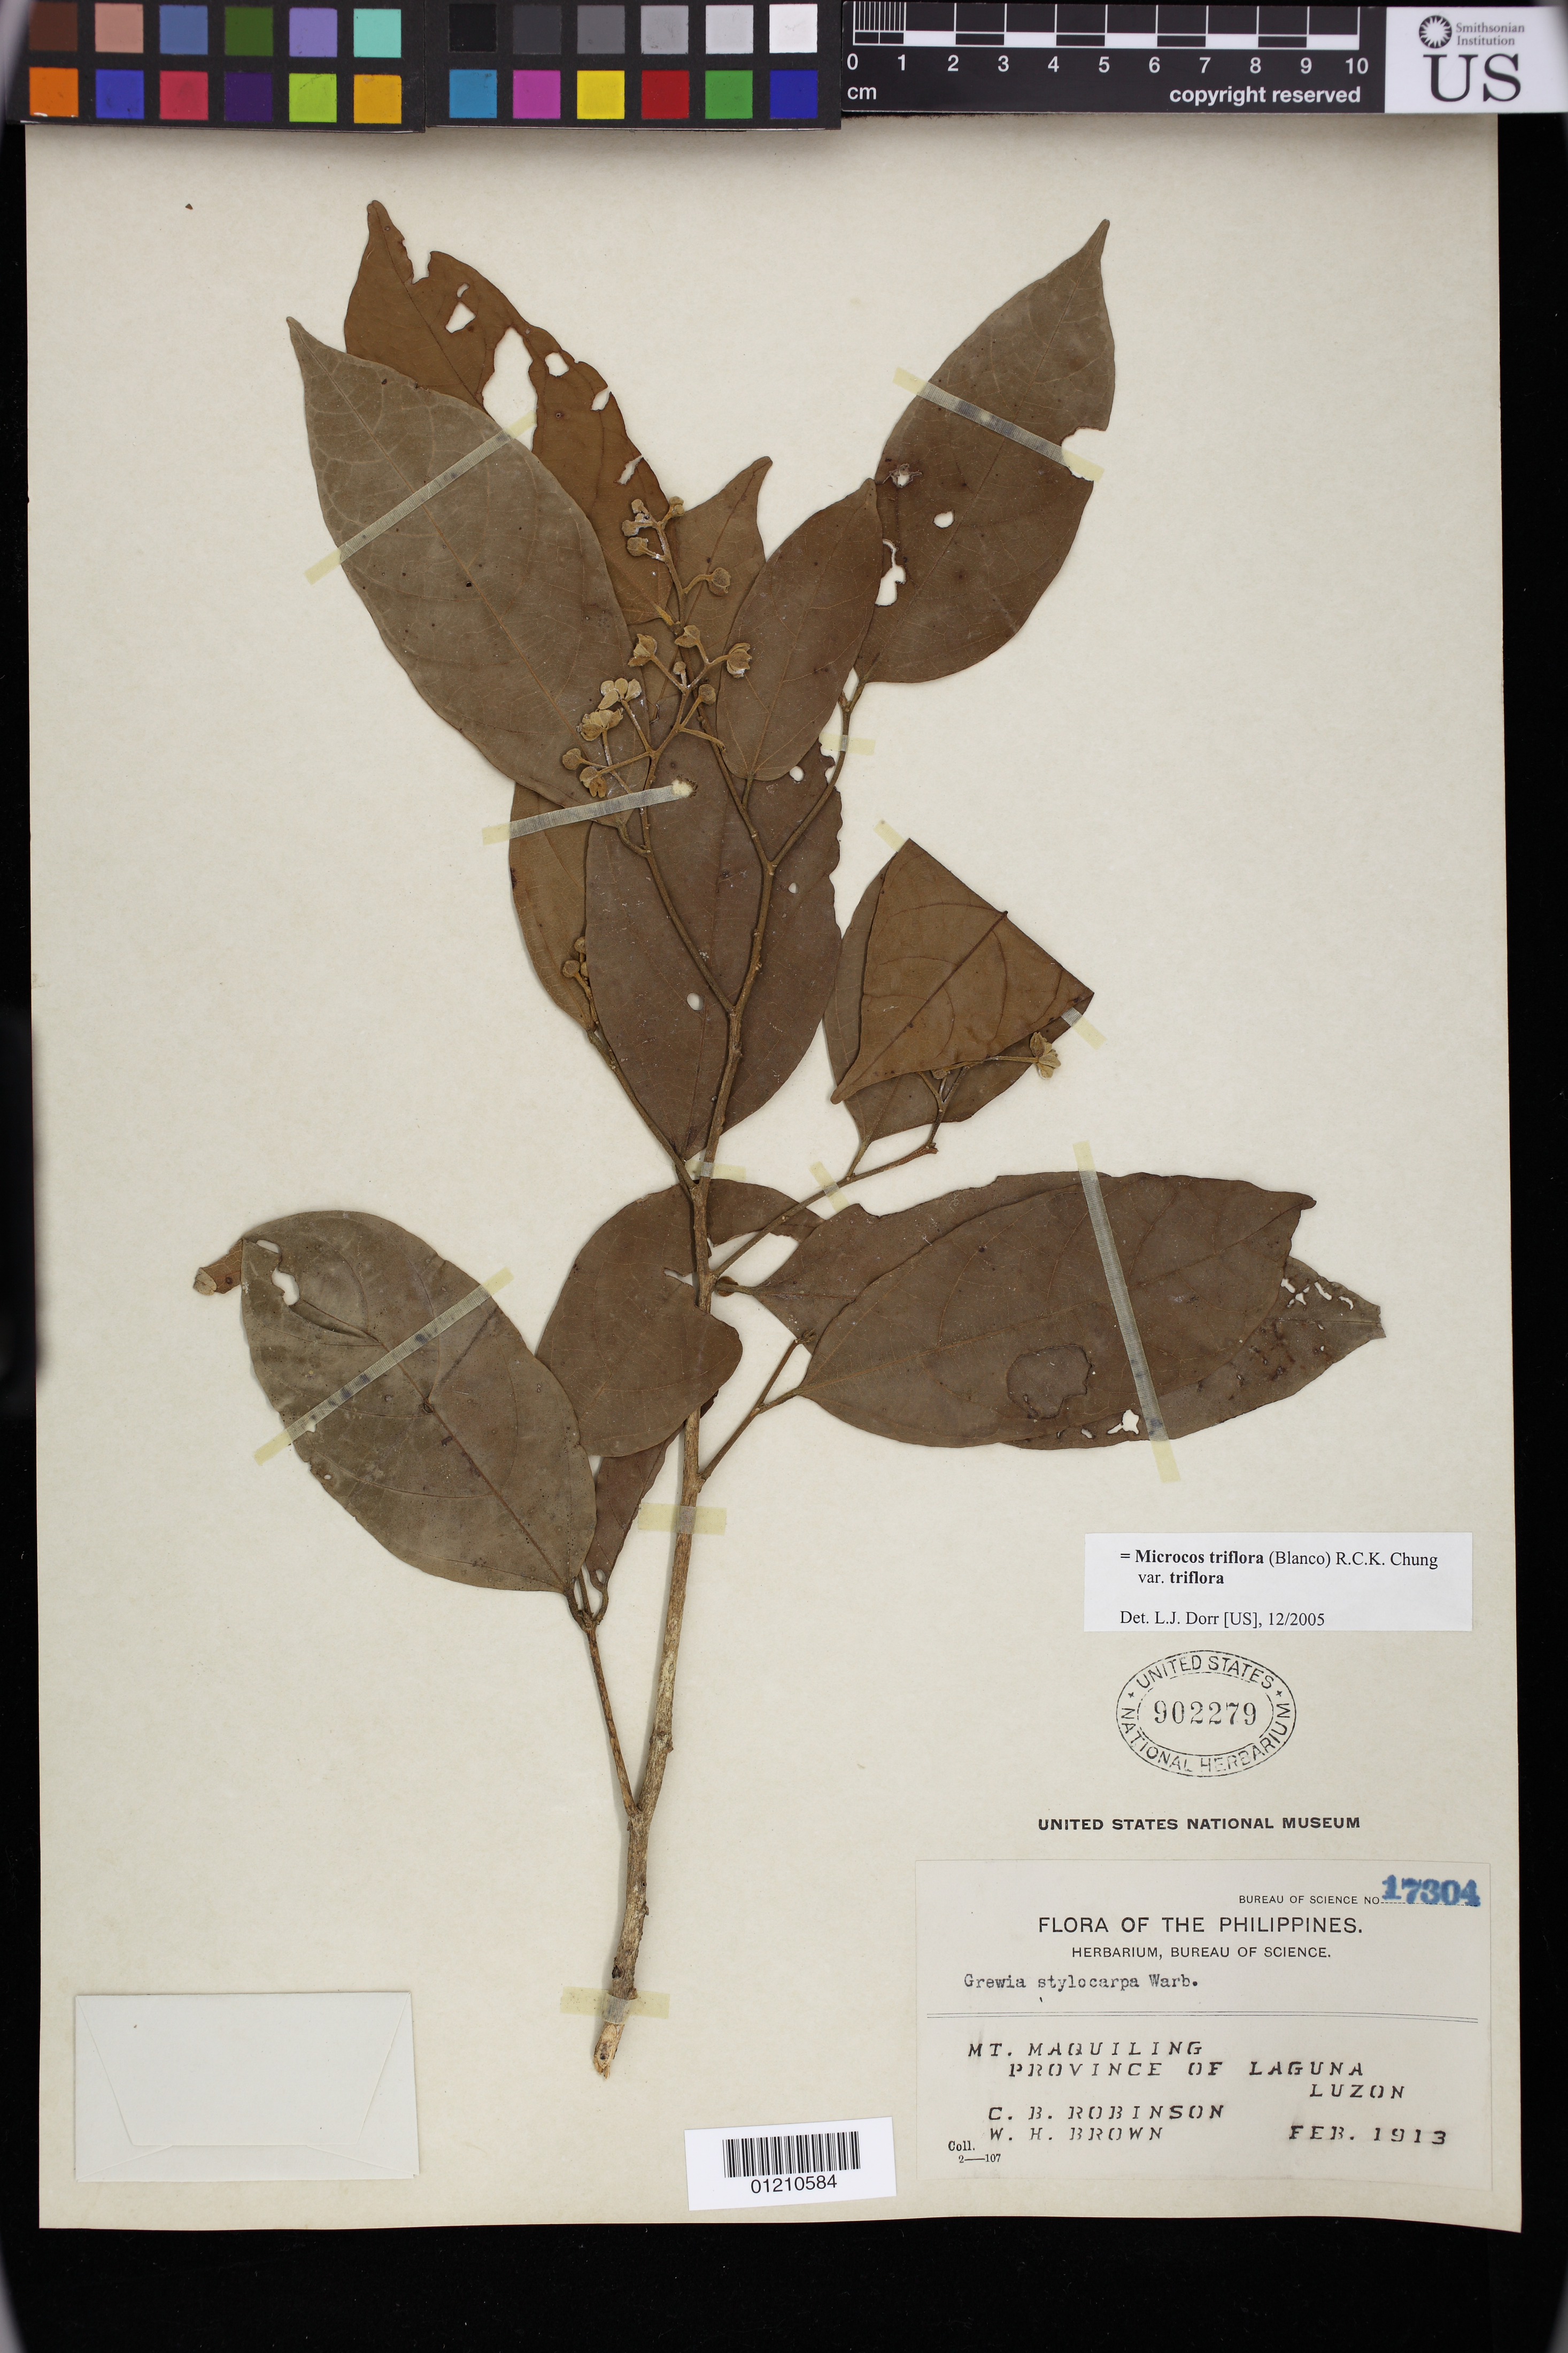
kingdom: Plantae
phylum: Tracheophyta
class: Magnoliopsida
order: Malvales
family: Malvaceae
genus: Microcos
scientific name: Microcos triflora var. triflora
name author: (Blanco) R.C.K. Chung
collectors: C. Robinson & W. H. Brown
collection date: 1913-02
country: Philippines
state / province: Calabarzon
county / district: Laguna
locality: Mount Makiling (Mt. Maquling). Luzon.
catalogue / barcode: US 902279